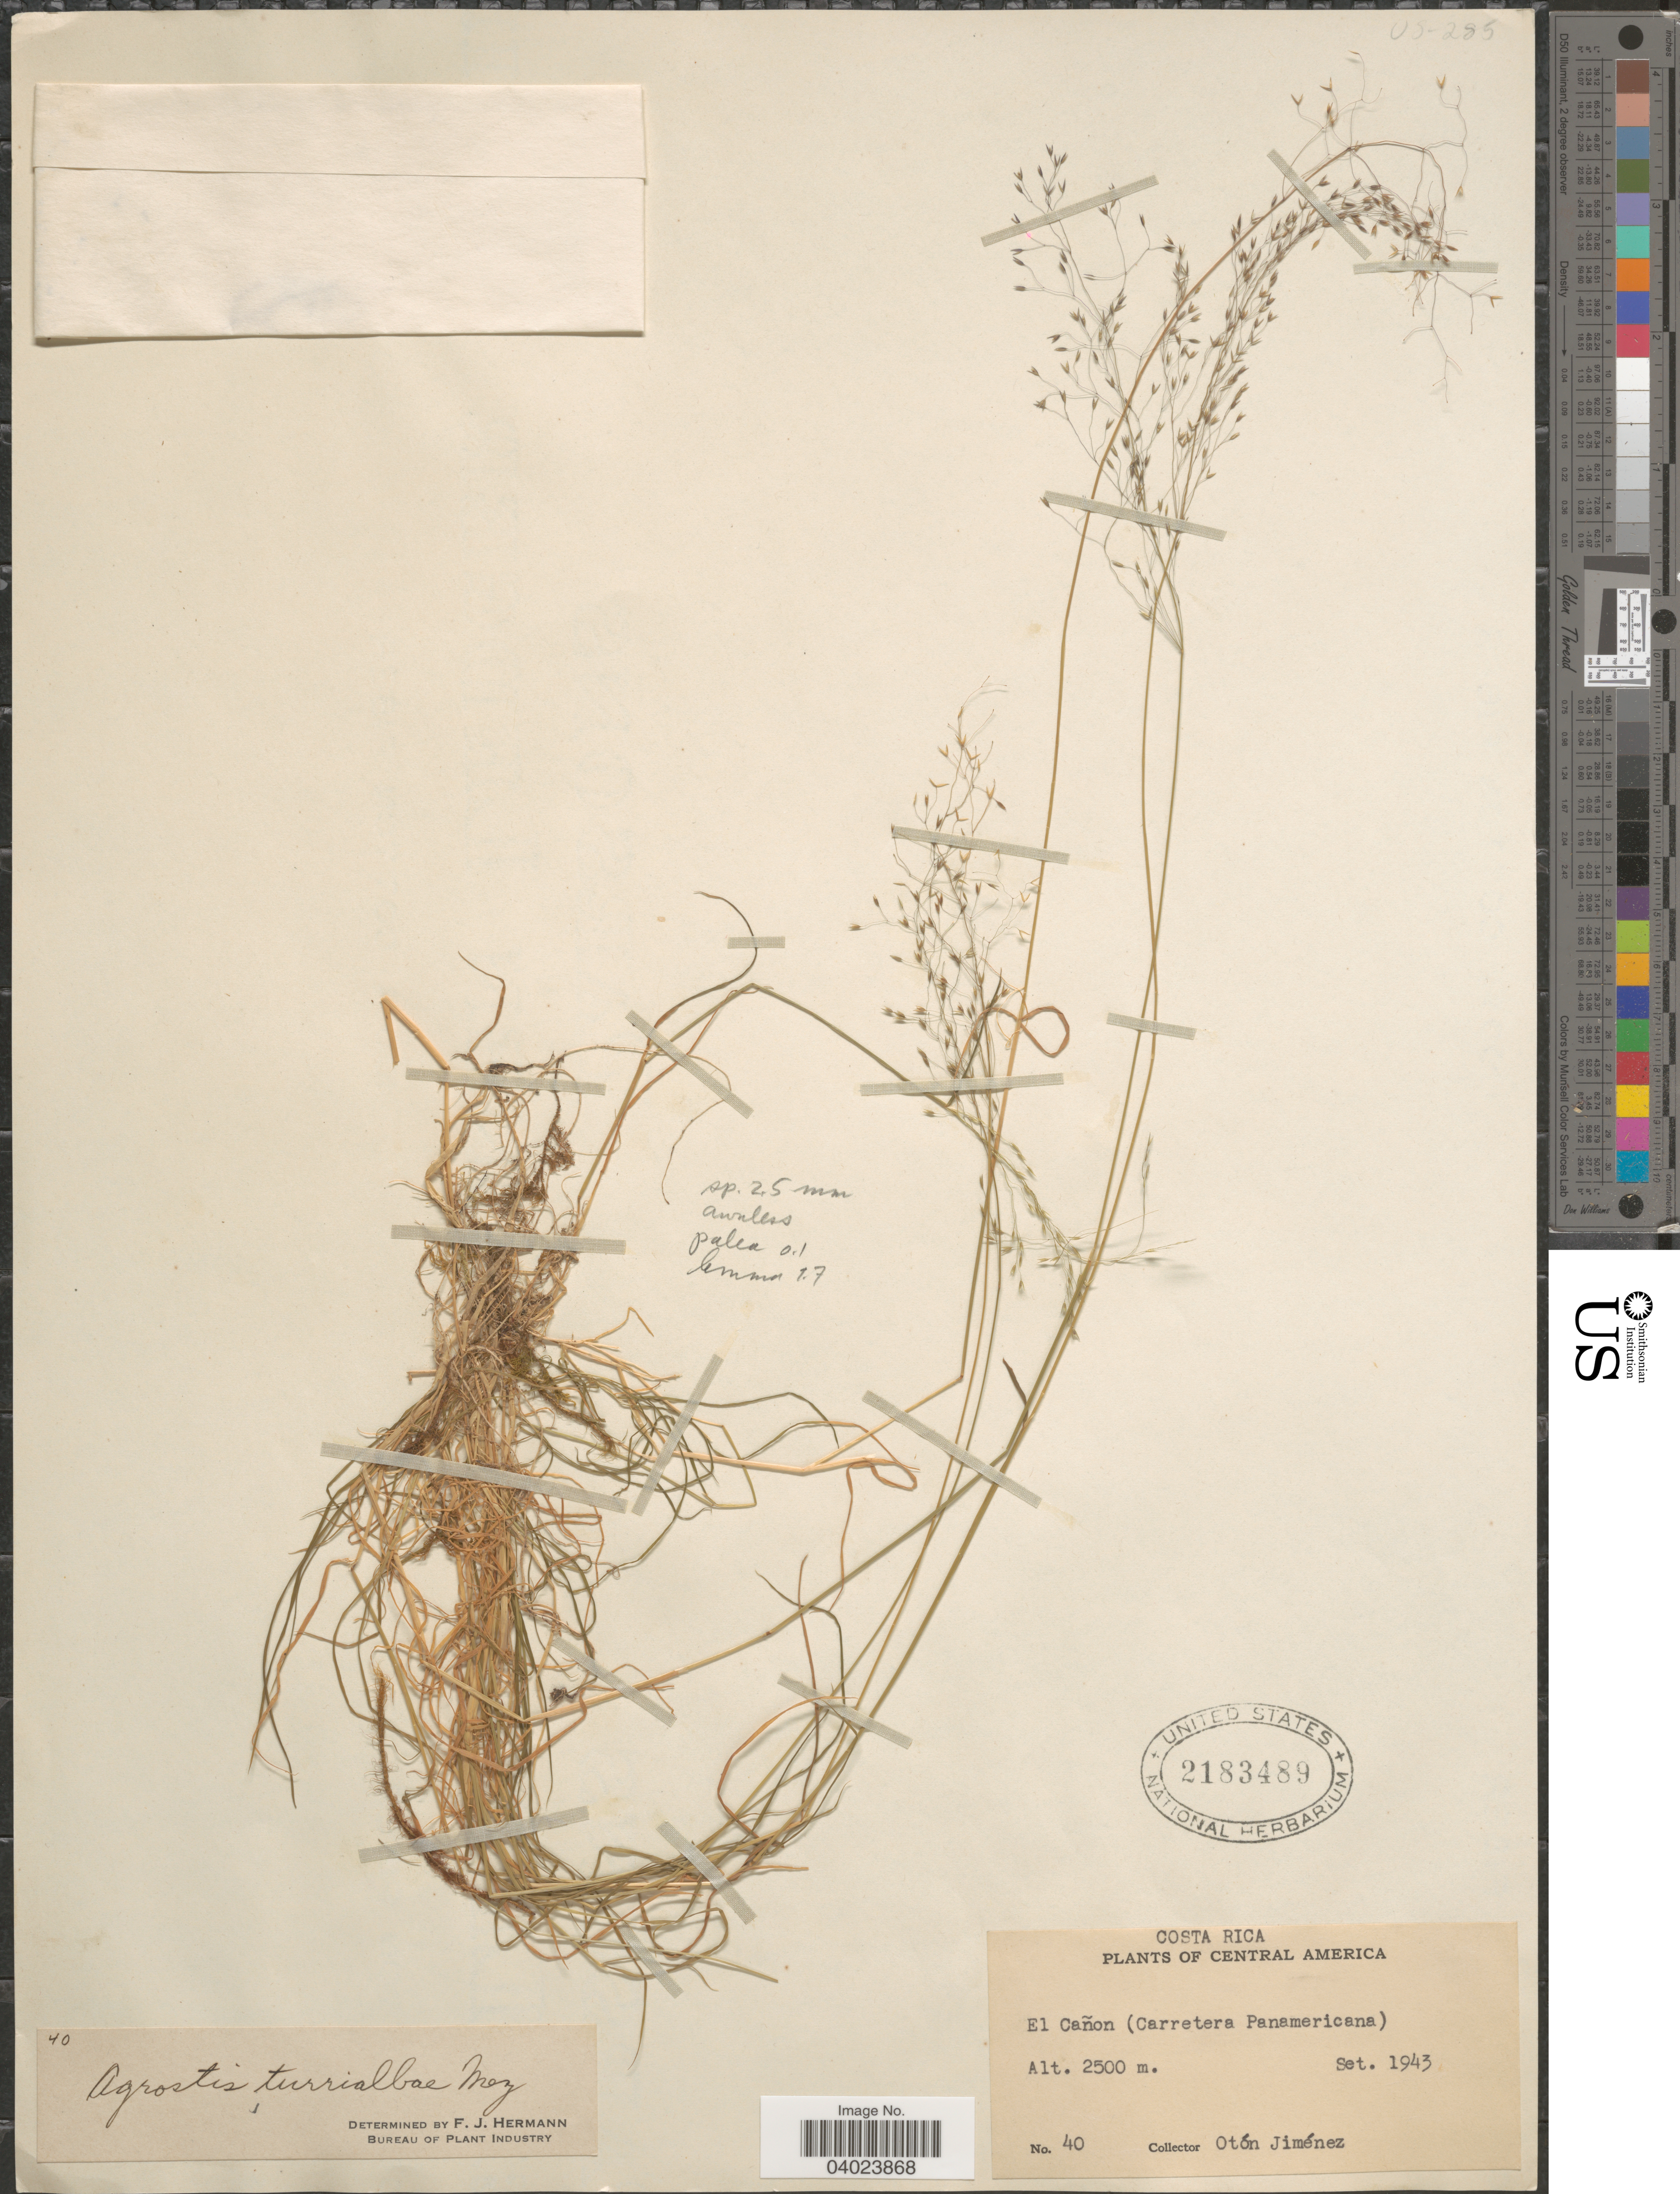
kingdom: Plantae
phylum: Tracheophyta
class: Liliopsida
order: Poales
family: Poaceae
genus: Agrostis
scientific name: Agrostis turrialbae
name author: Mez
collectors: O. Jimenez L.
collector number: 40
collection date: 1943-09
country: Costa Rica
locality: El Cañon (Carretera Panamericana).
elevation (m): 2500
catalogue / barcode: US 2183489